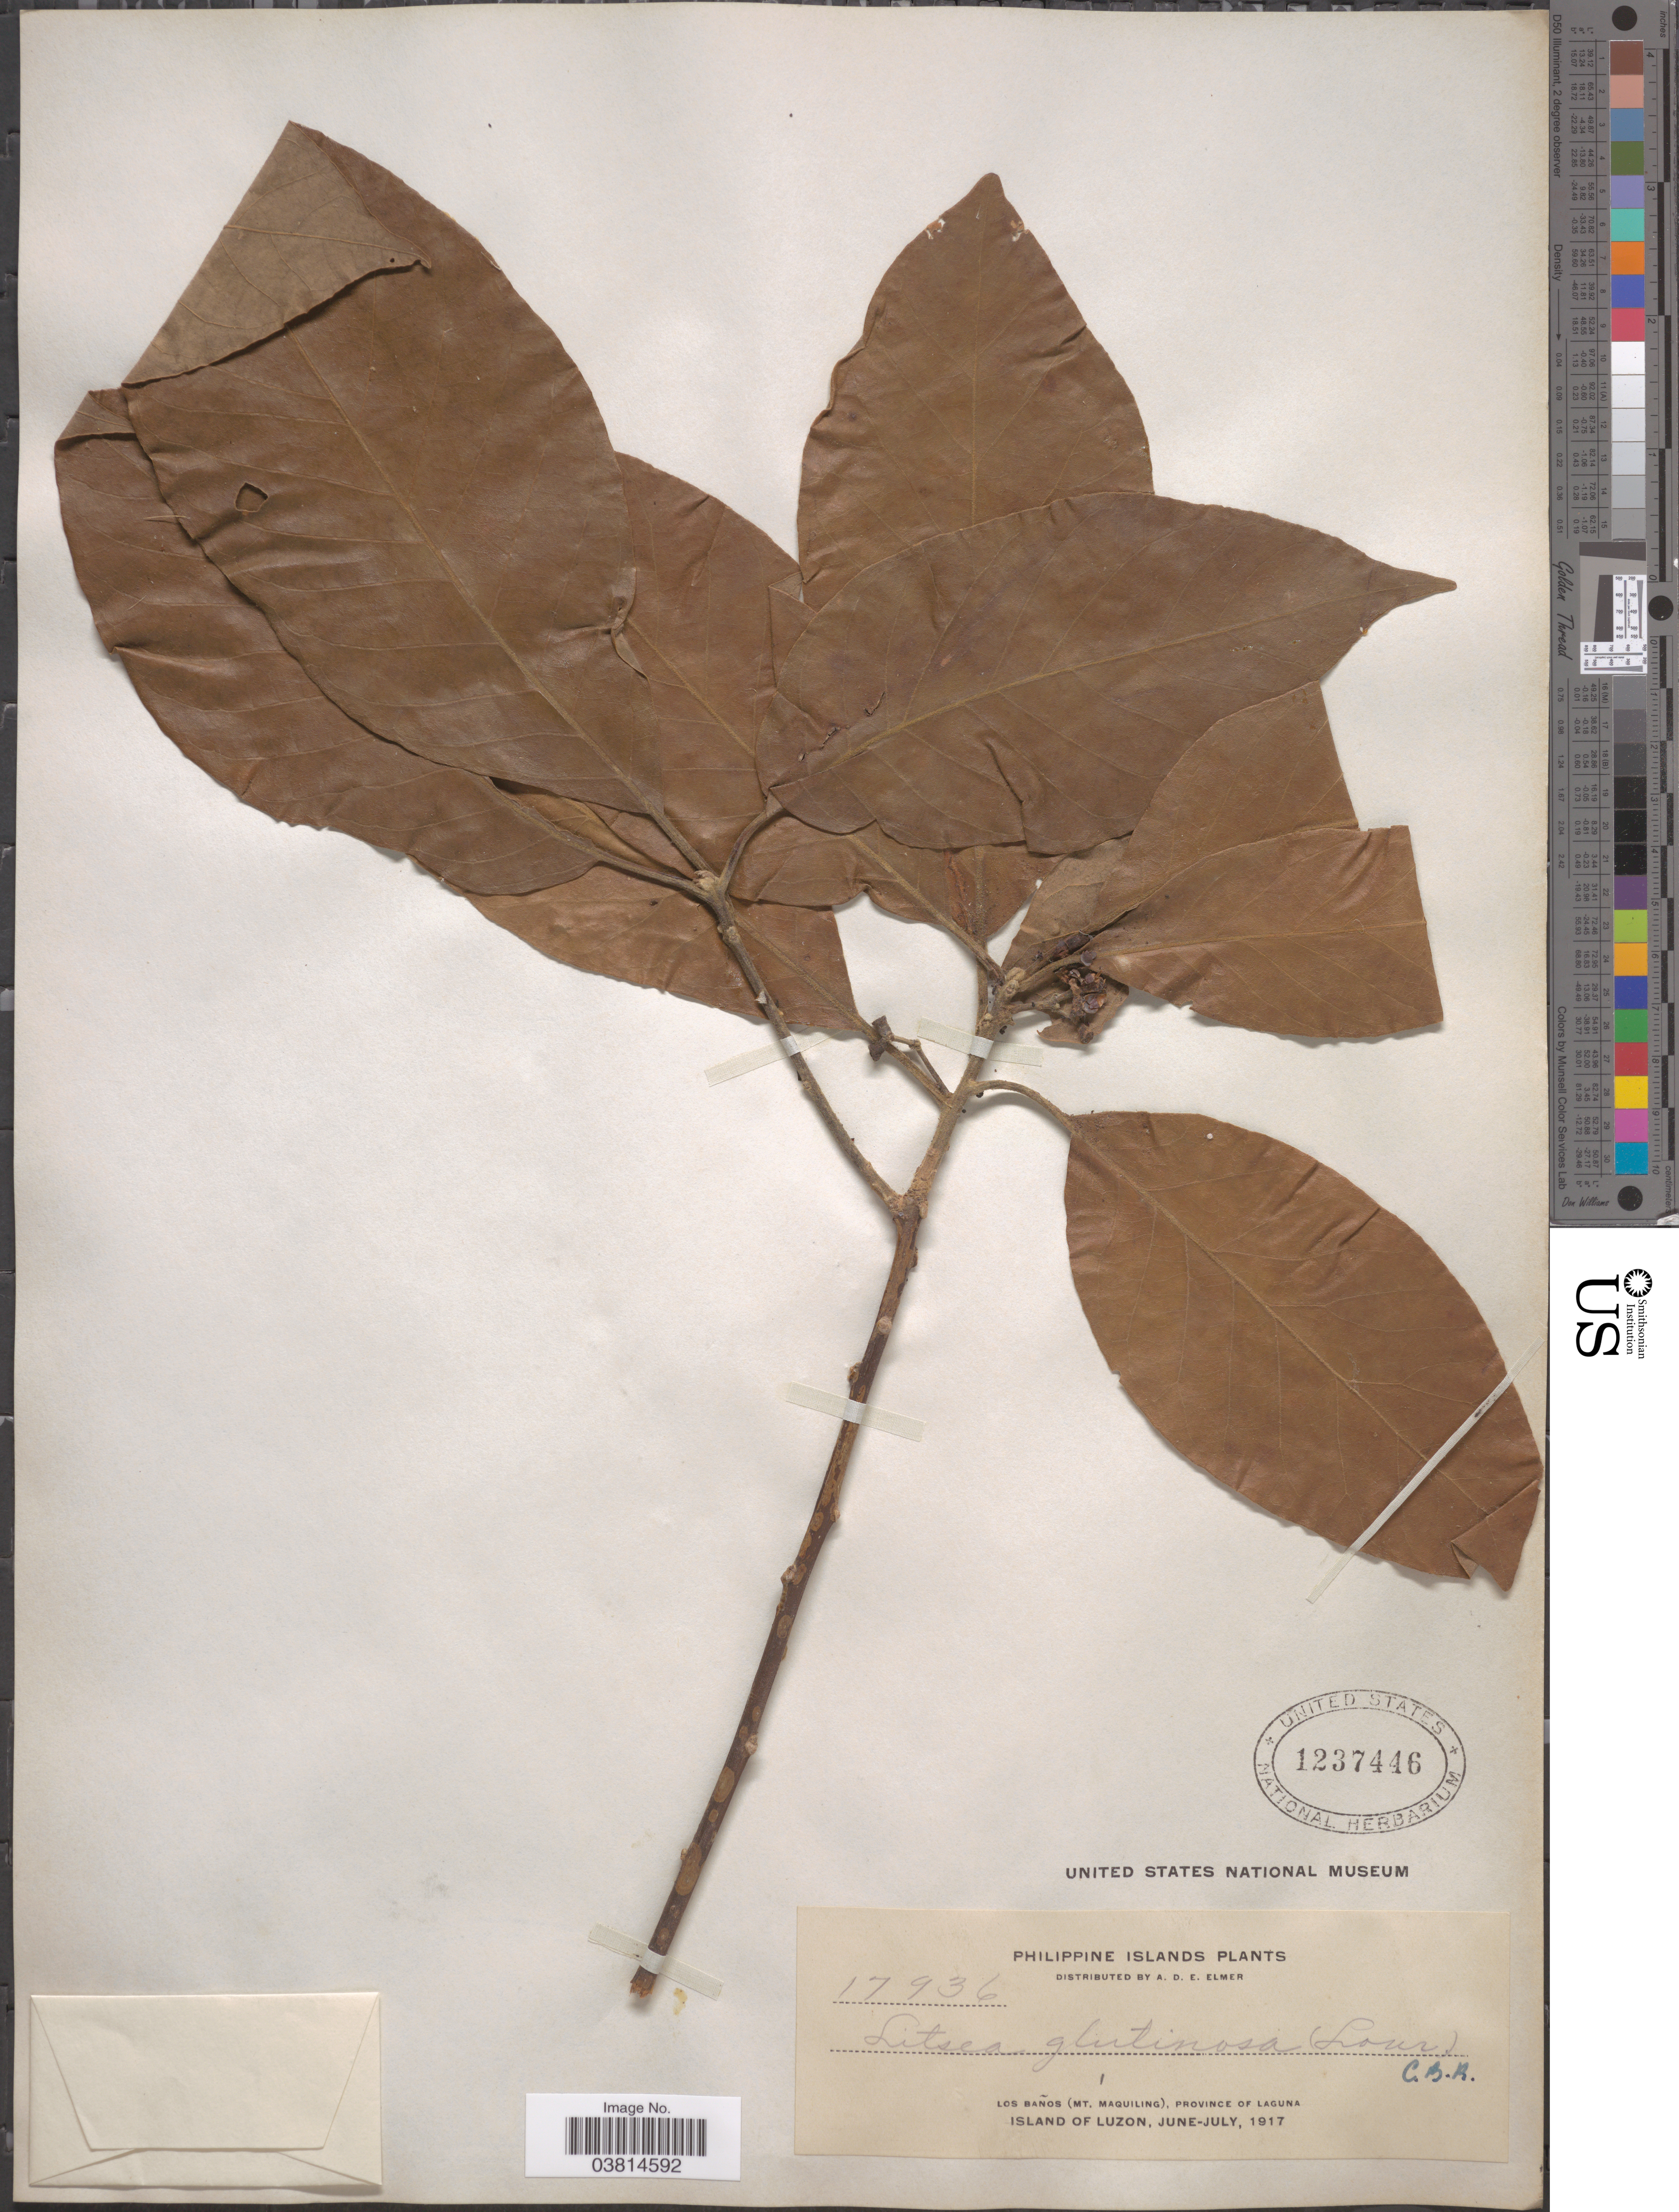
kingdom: Plantae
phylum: Tracheophyta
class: Magnoliopsida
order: Laurales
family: Lauraceae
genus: Litsea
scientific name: Litsea glutinosa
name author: (Lour.) C.B. Rob.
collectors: A. D. E. Elmer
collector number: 17936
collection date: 1917-06/1917-07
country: Philippines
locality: Los Baños (Mt. Maquiling), Province of Laguna. Island of Luzon.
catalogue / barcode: US 1237446